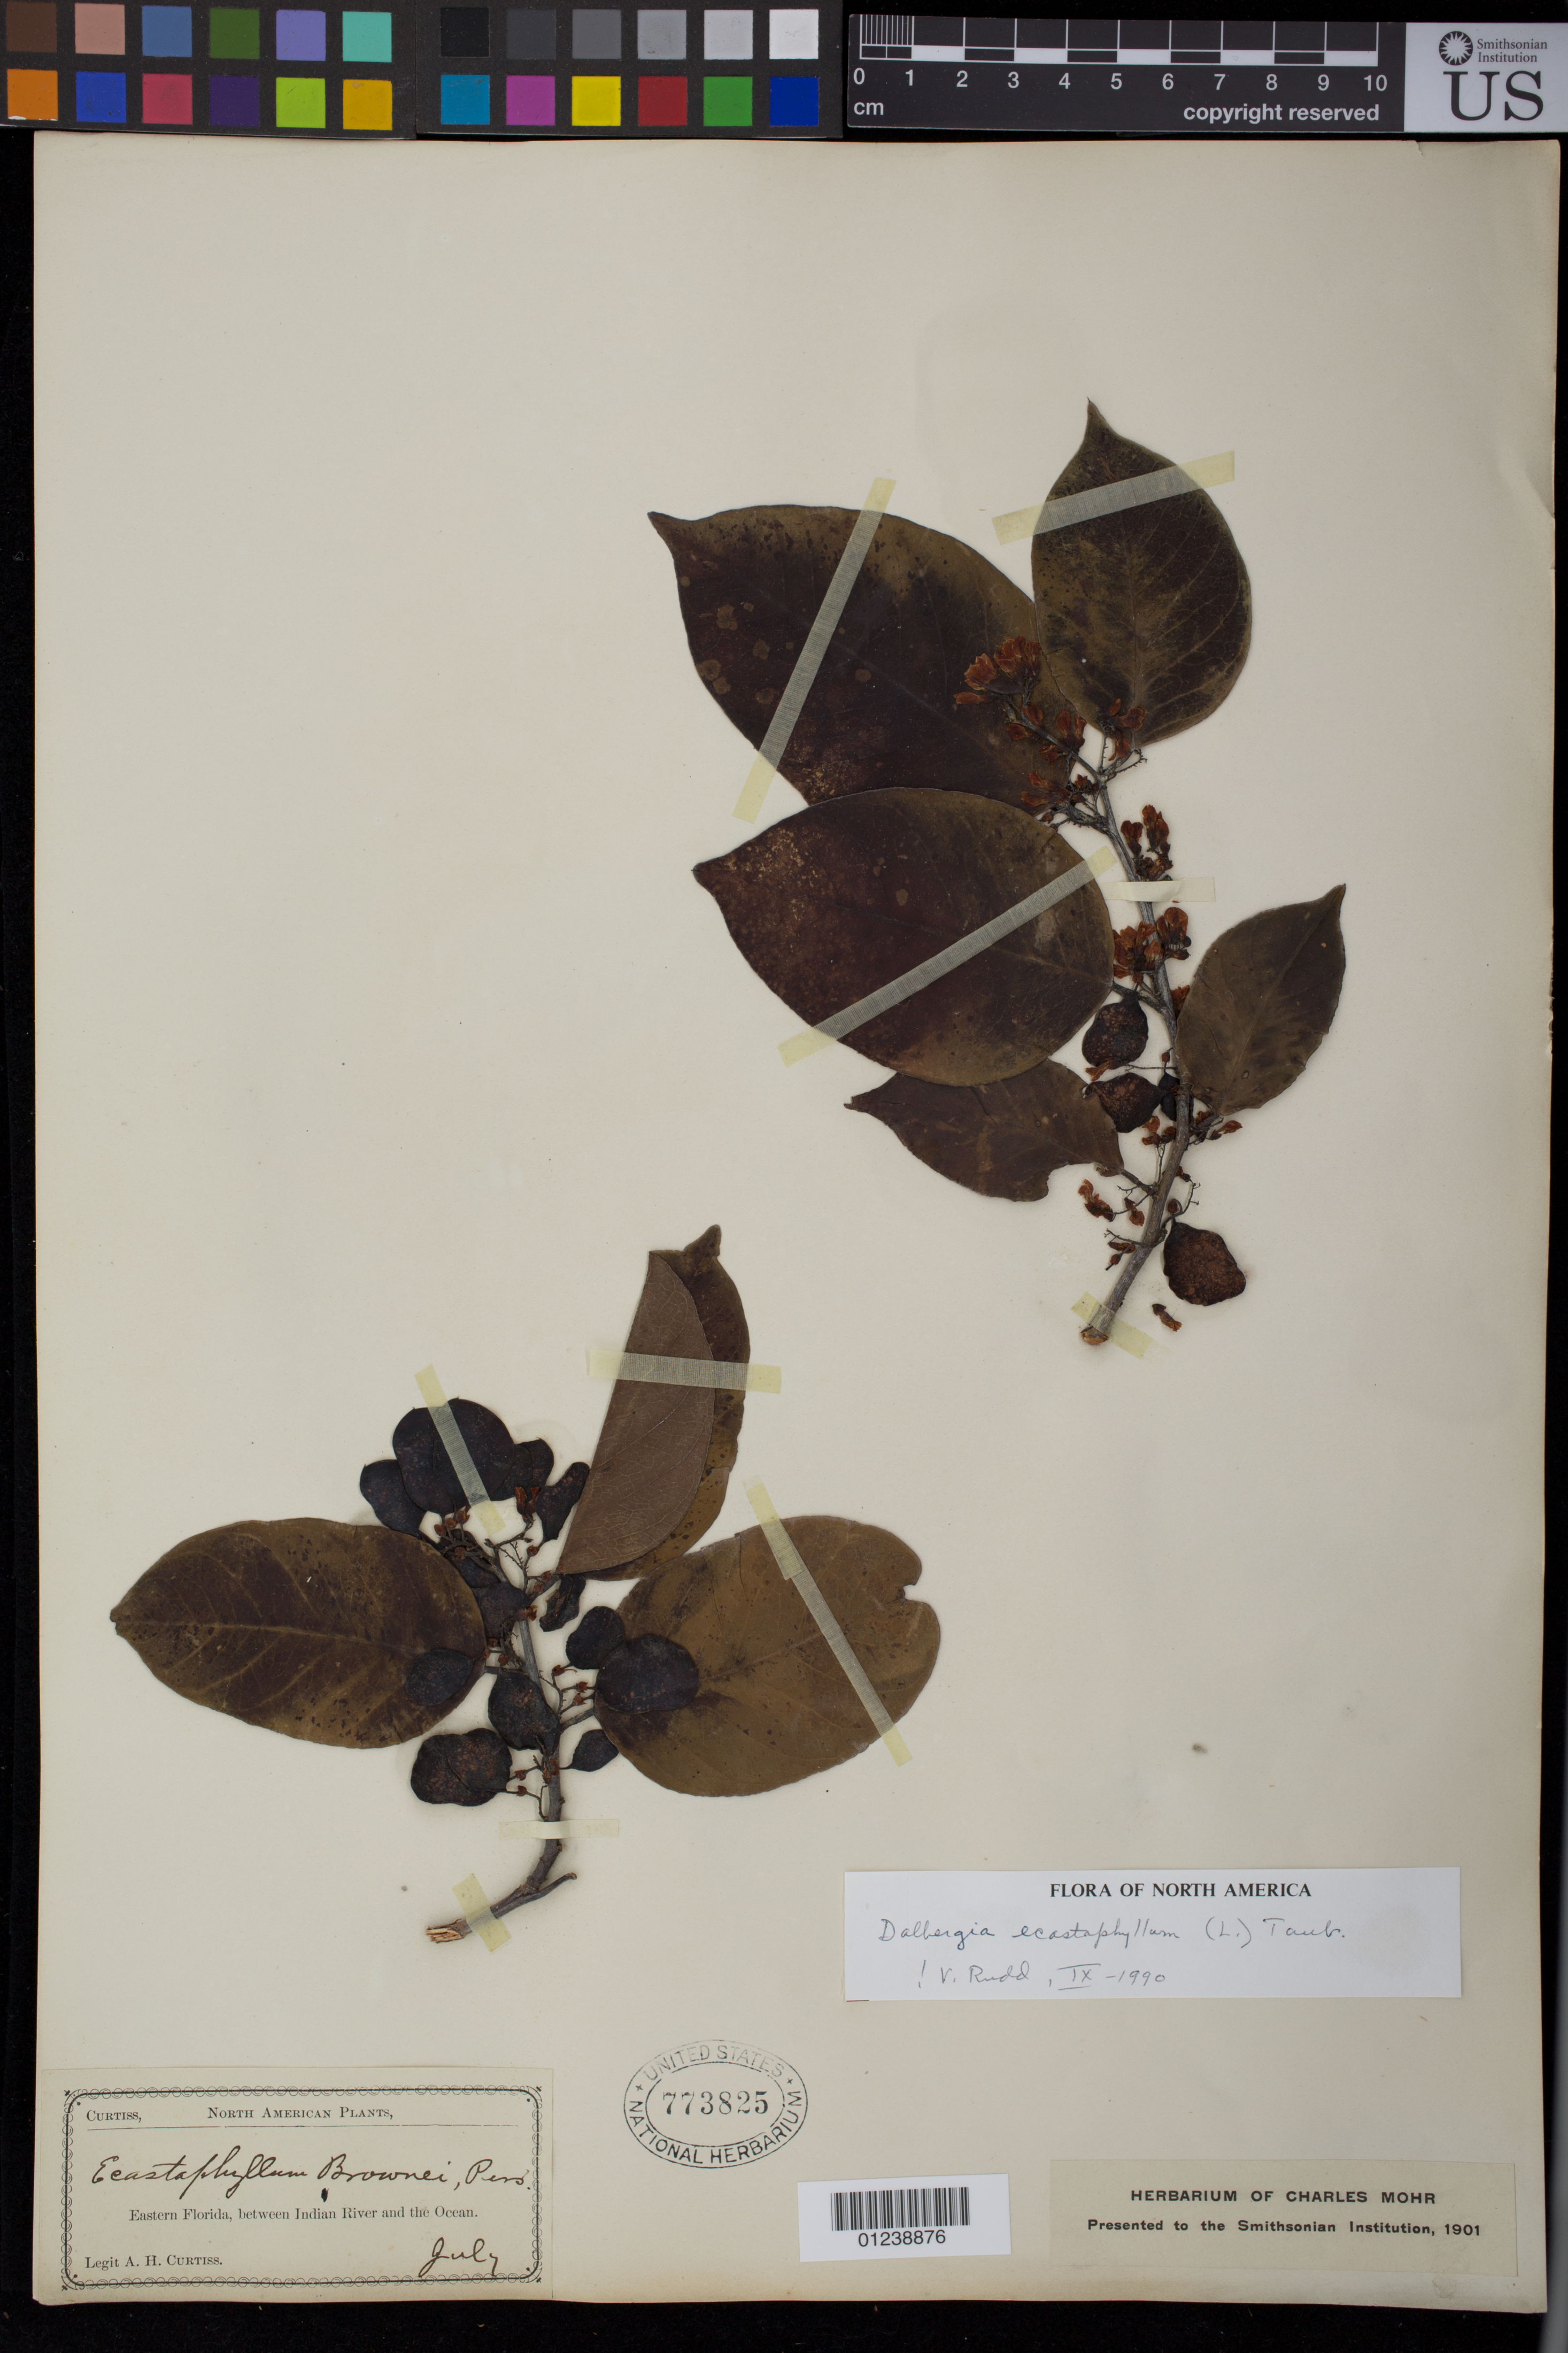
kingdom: Plantae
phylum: Tracheophyta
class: Magnoliopsida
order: Fabales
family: Fabaceae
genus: Dalbergia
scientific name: Dalbergia ecastaphyllum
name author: (L.) Taub.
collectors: A. H. Curtiss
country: United States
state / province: Florida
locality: Eastern Florida, between Indian River and the Ocean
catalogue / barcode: US 773825